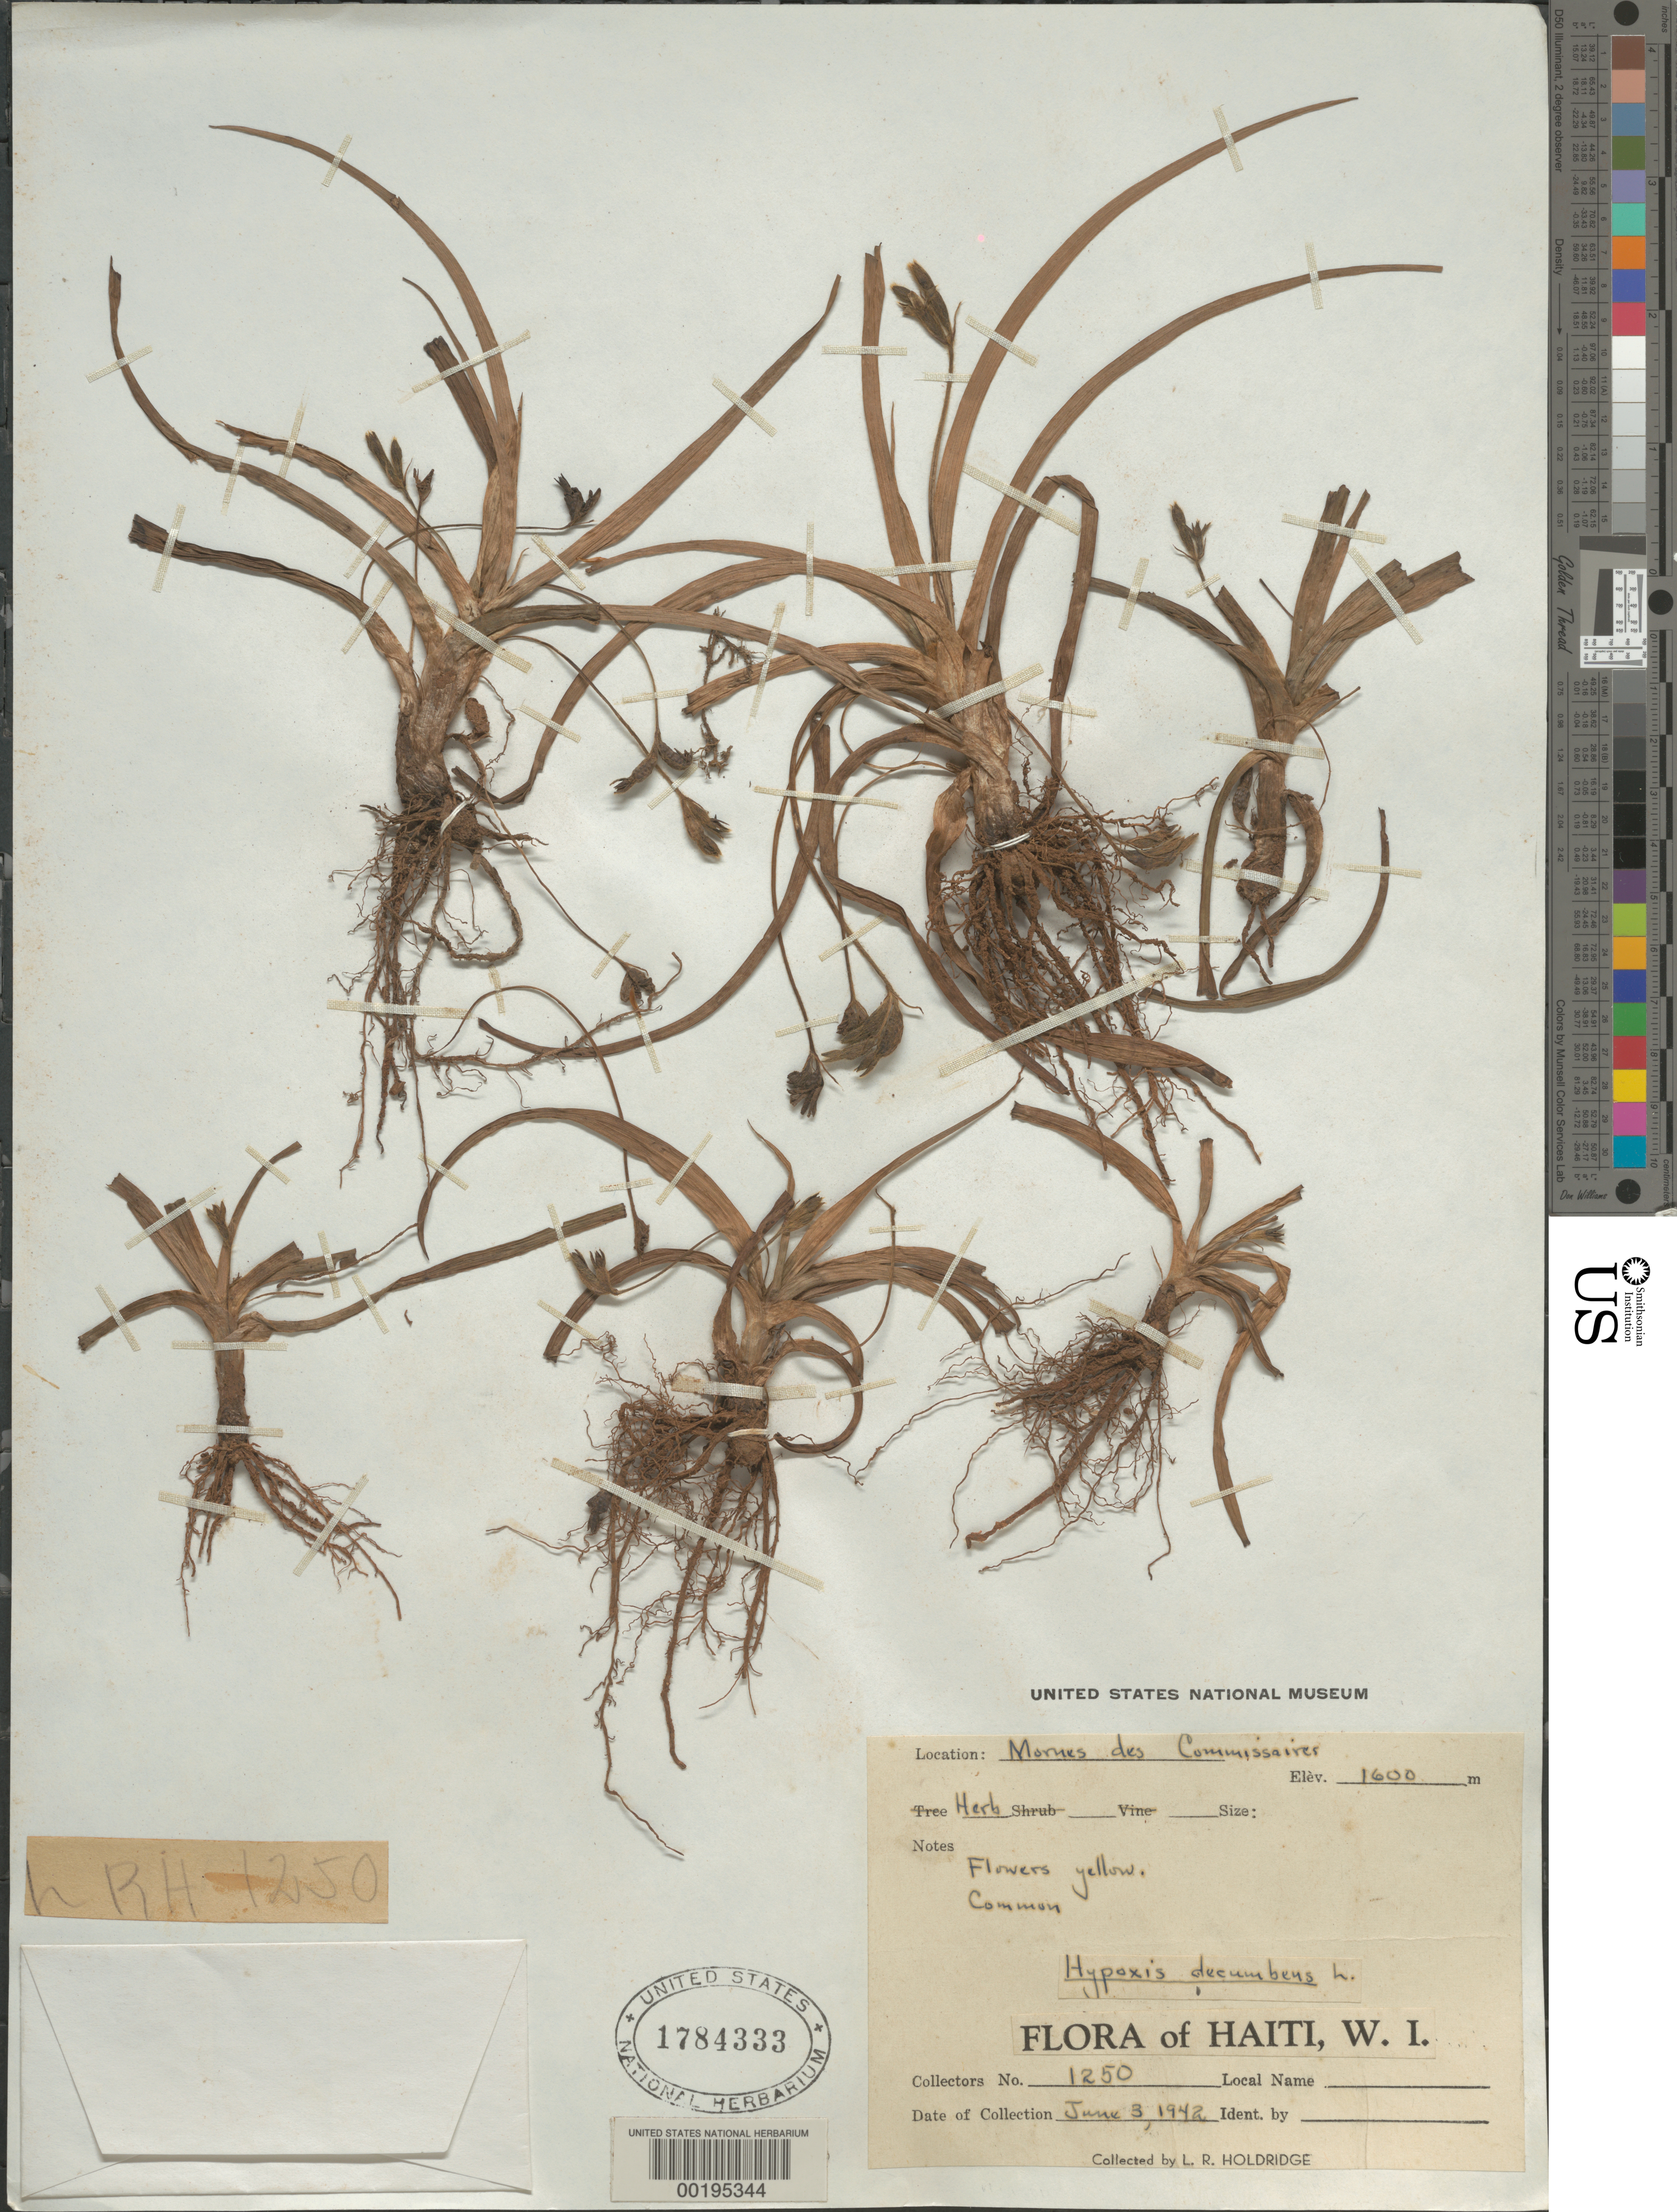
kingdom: Plantae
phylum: Tracheophyta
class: Liliopsida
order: Asparagales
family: Hypoxidaceae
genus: Hypoxis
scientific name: Hypoxis decumbens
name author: L.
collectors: L. Holdridge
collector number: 1250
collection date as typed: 03 Jun 1942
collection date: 1942-06-03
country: Haiti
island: Hispaniola Island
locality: Mornes des commissaires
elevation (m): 1600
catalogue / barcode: US 1784333